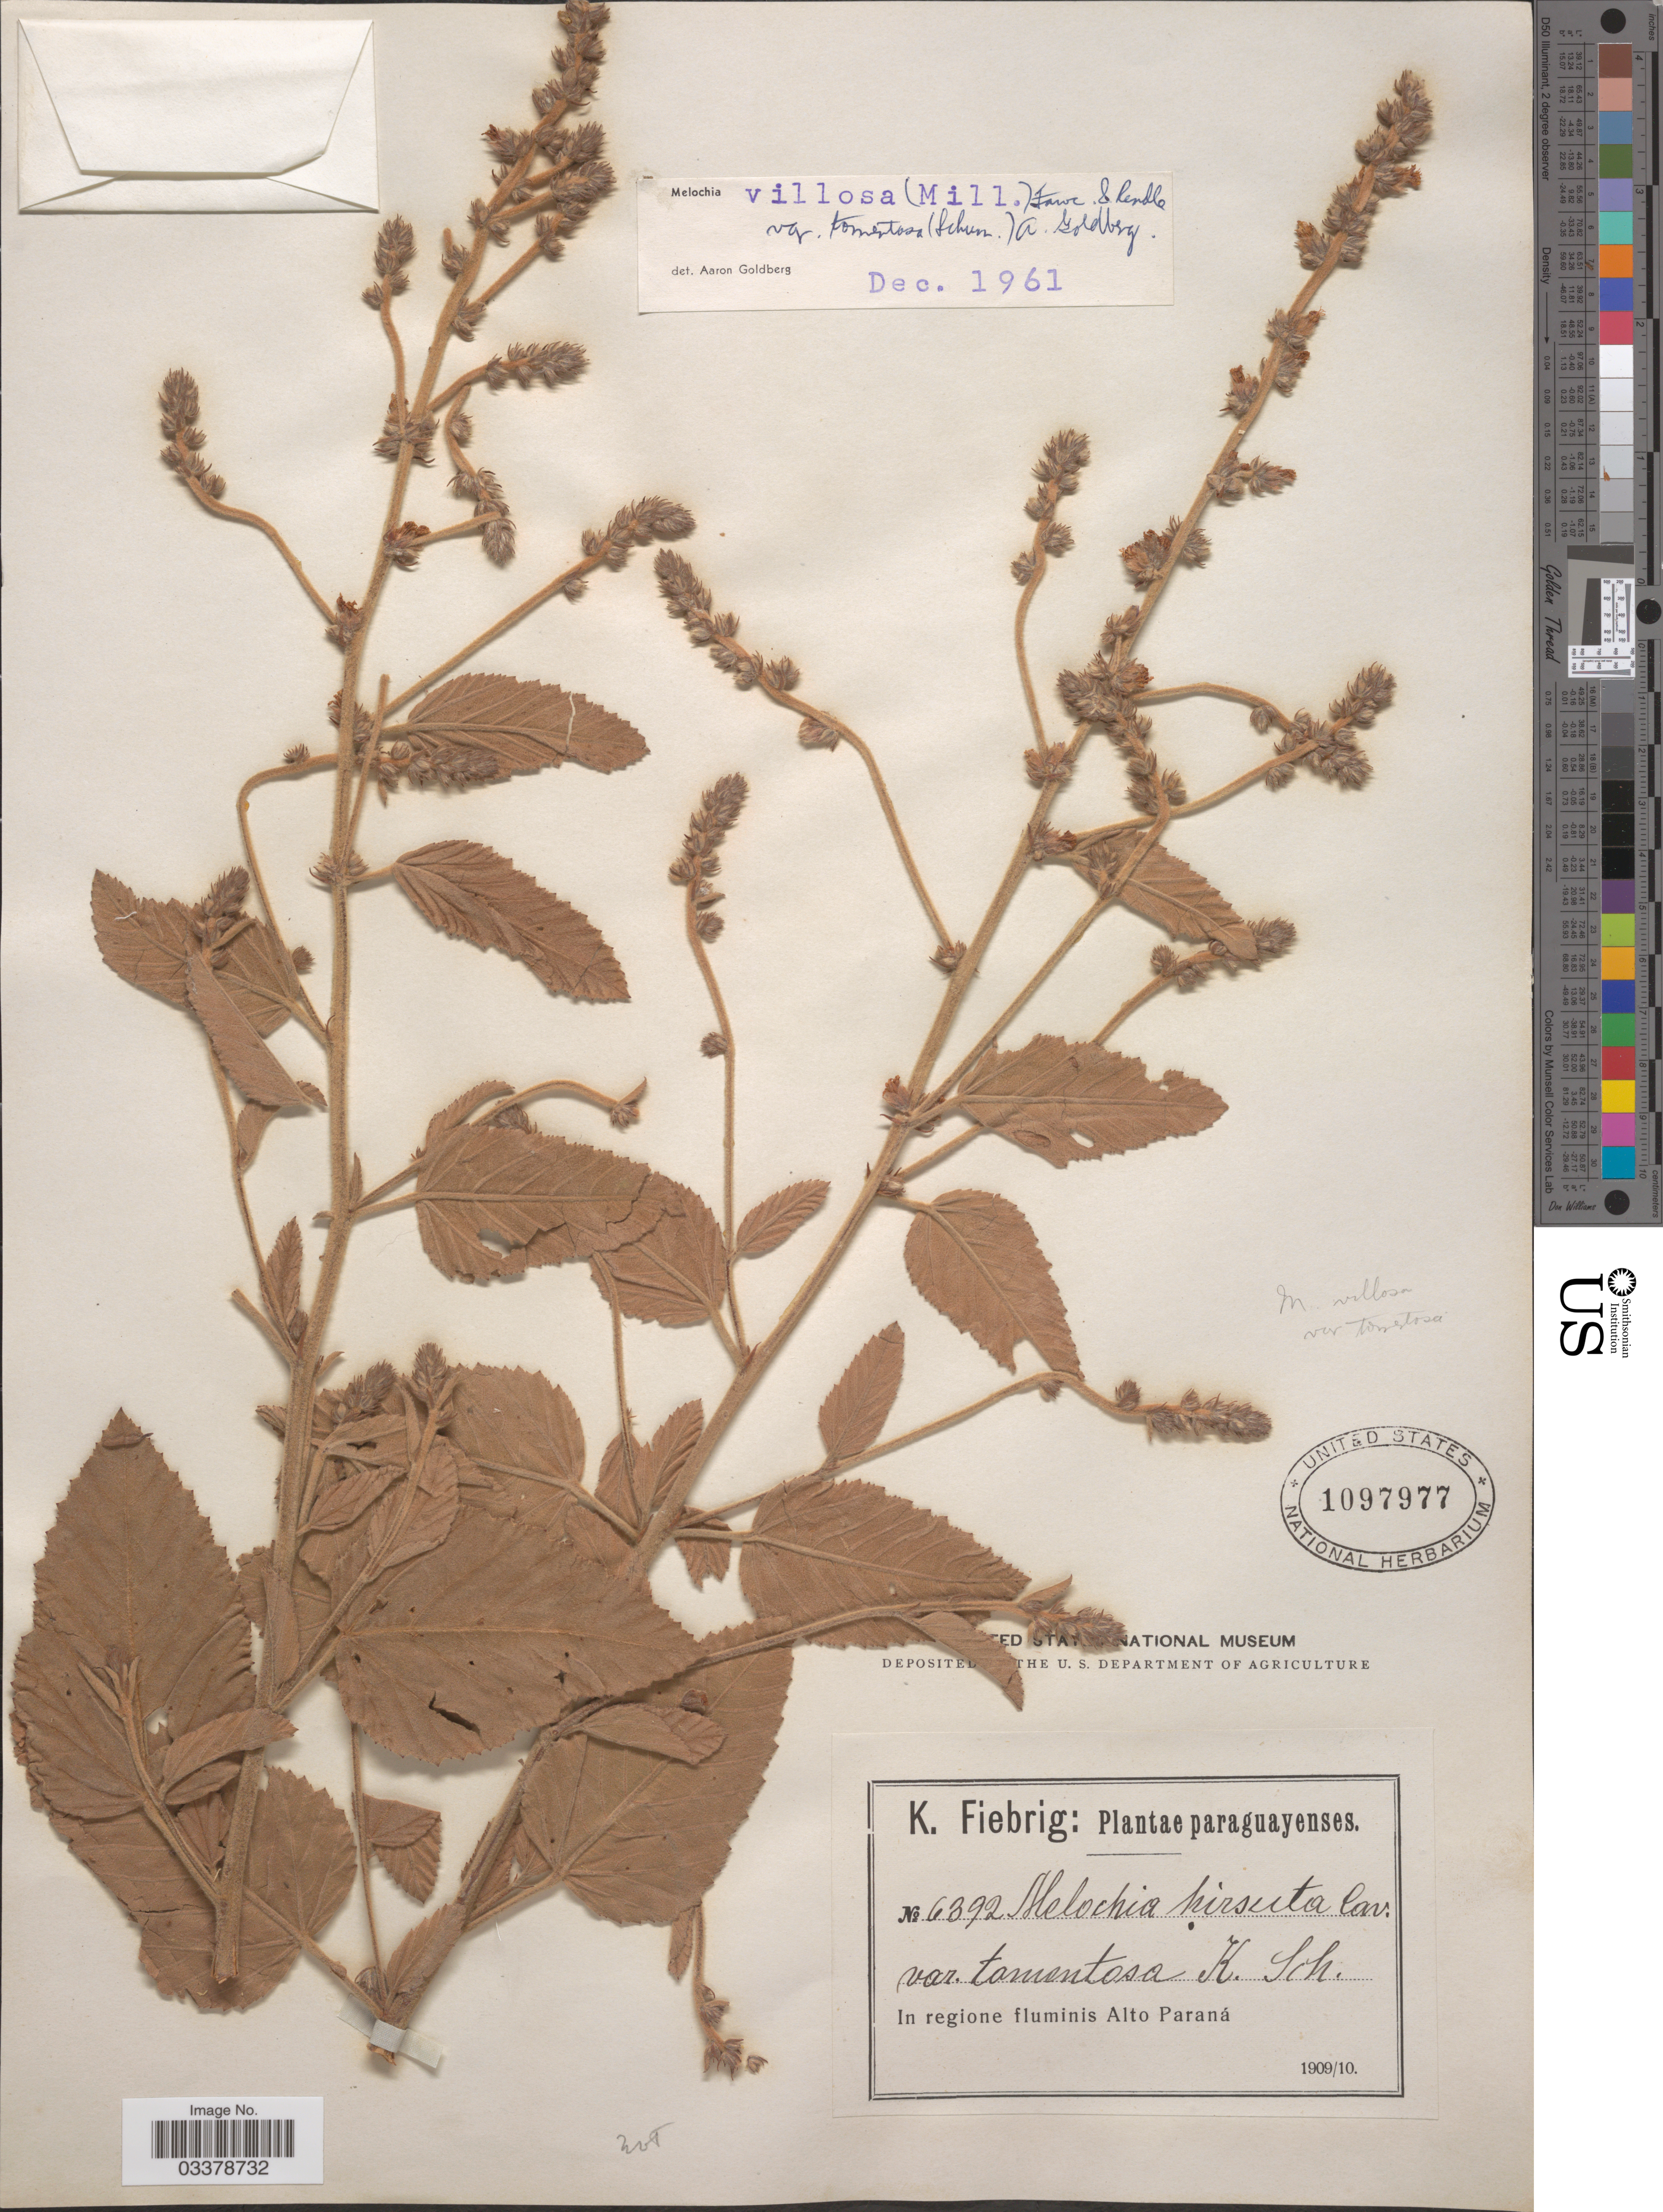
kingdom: Plantae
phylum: Tracheophyta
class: Magnoliopsida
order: Malvales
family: Malvaceae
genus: Melochia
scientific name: Melochia spicata var. tomentosa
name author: (K. Schum.) Dorr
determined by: Dorr, L. J., (BOT), Smithsonian Institution - National Museum of Natural History (UNITED STATES)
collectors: K. Fiebrig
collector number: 6392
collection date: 1909/1910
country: Paraguay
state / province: Alto Parana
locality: In regione fluminis Alto Paraná.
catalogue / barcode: US 1097977